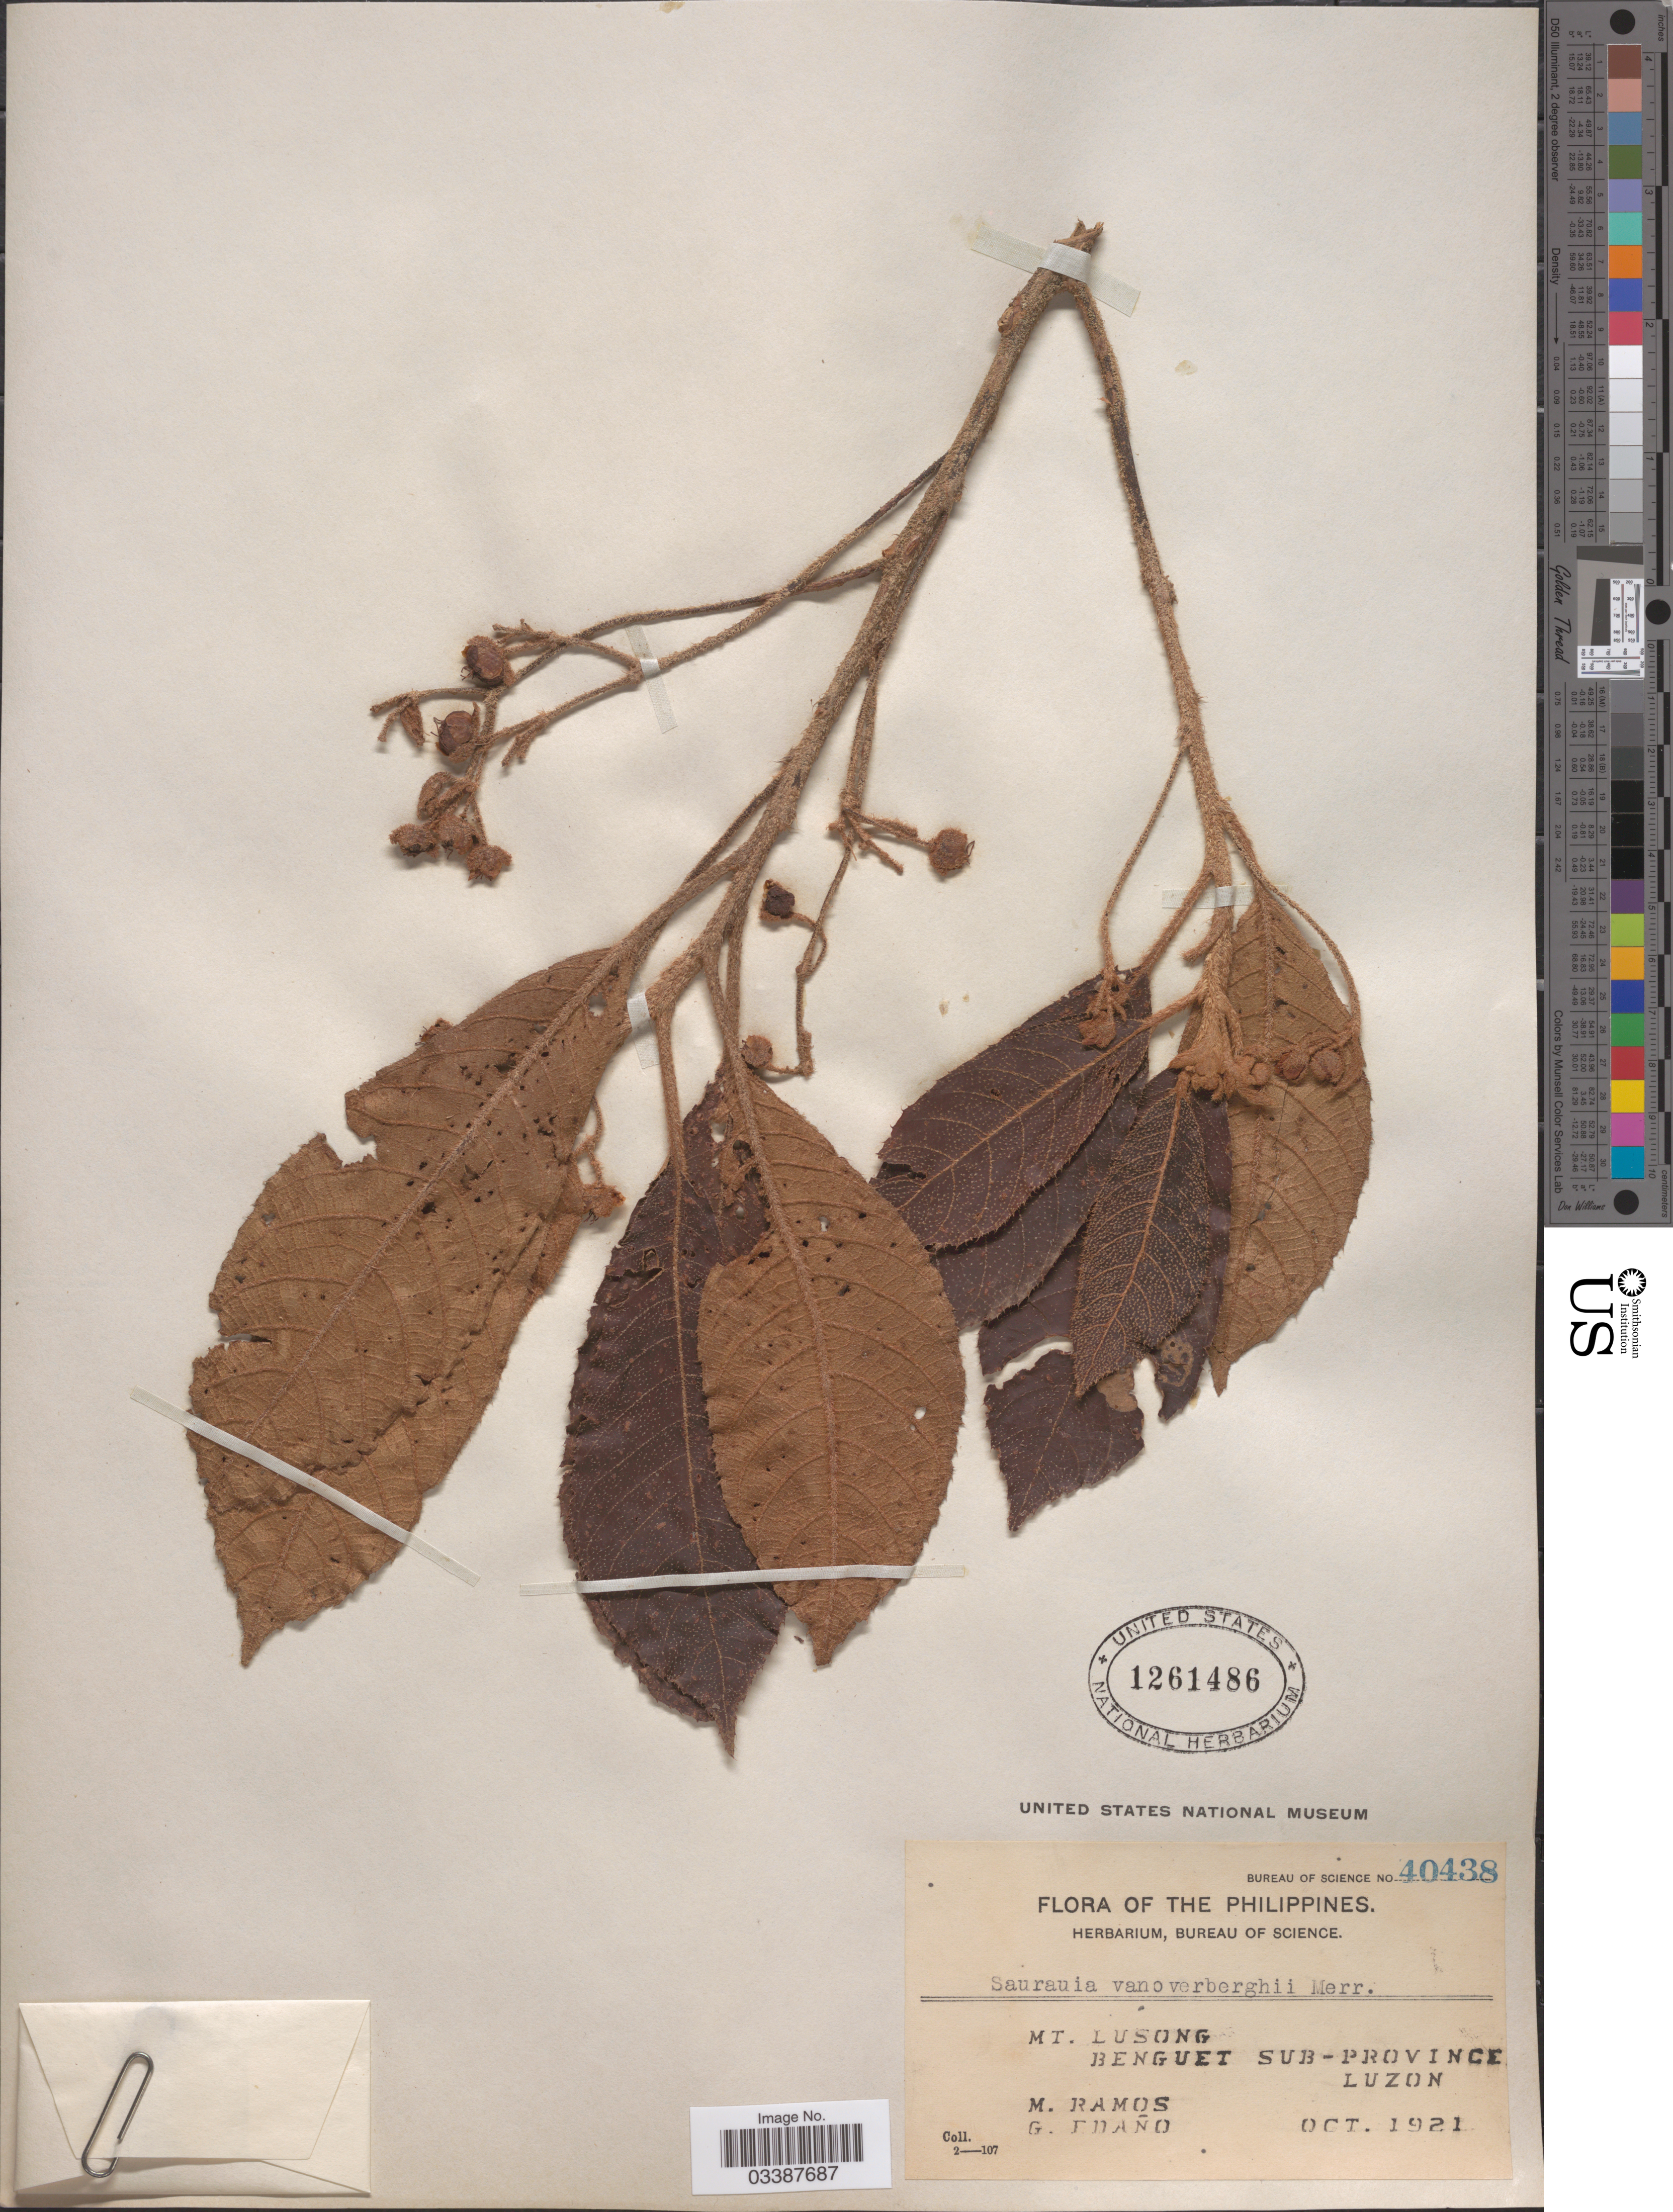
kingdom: Plantae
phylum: Tracheophyta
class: Magnoliopsida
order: Ericales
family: Actinidiaceae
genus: Saurauia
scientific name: Saurauia vanoverberghii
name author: Merr.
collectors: M. Ramos & G. Edaño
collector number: Bureau of Science 40438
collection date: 1921-10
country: Philippines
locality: Mt. Lusong, Benguet Sub-Province, Luzon.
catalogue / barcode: US 1261486